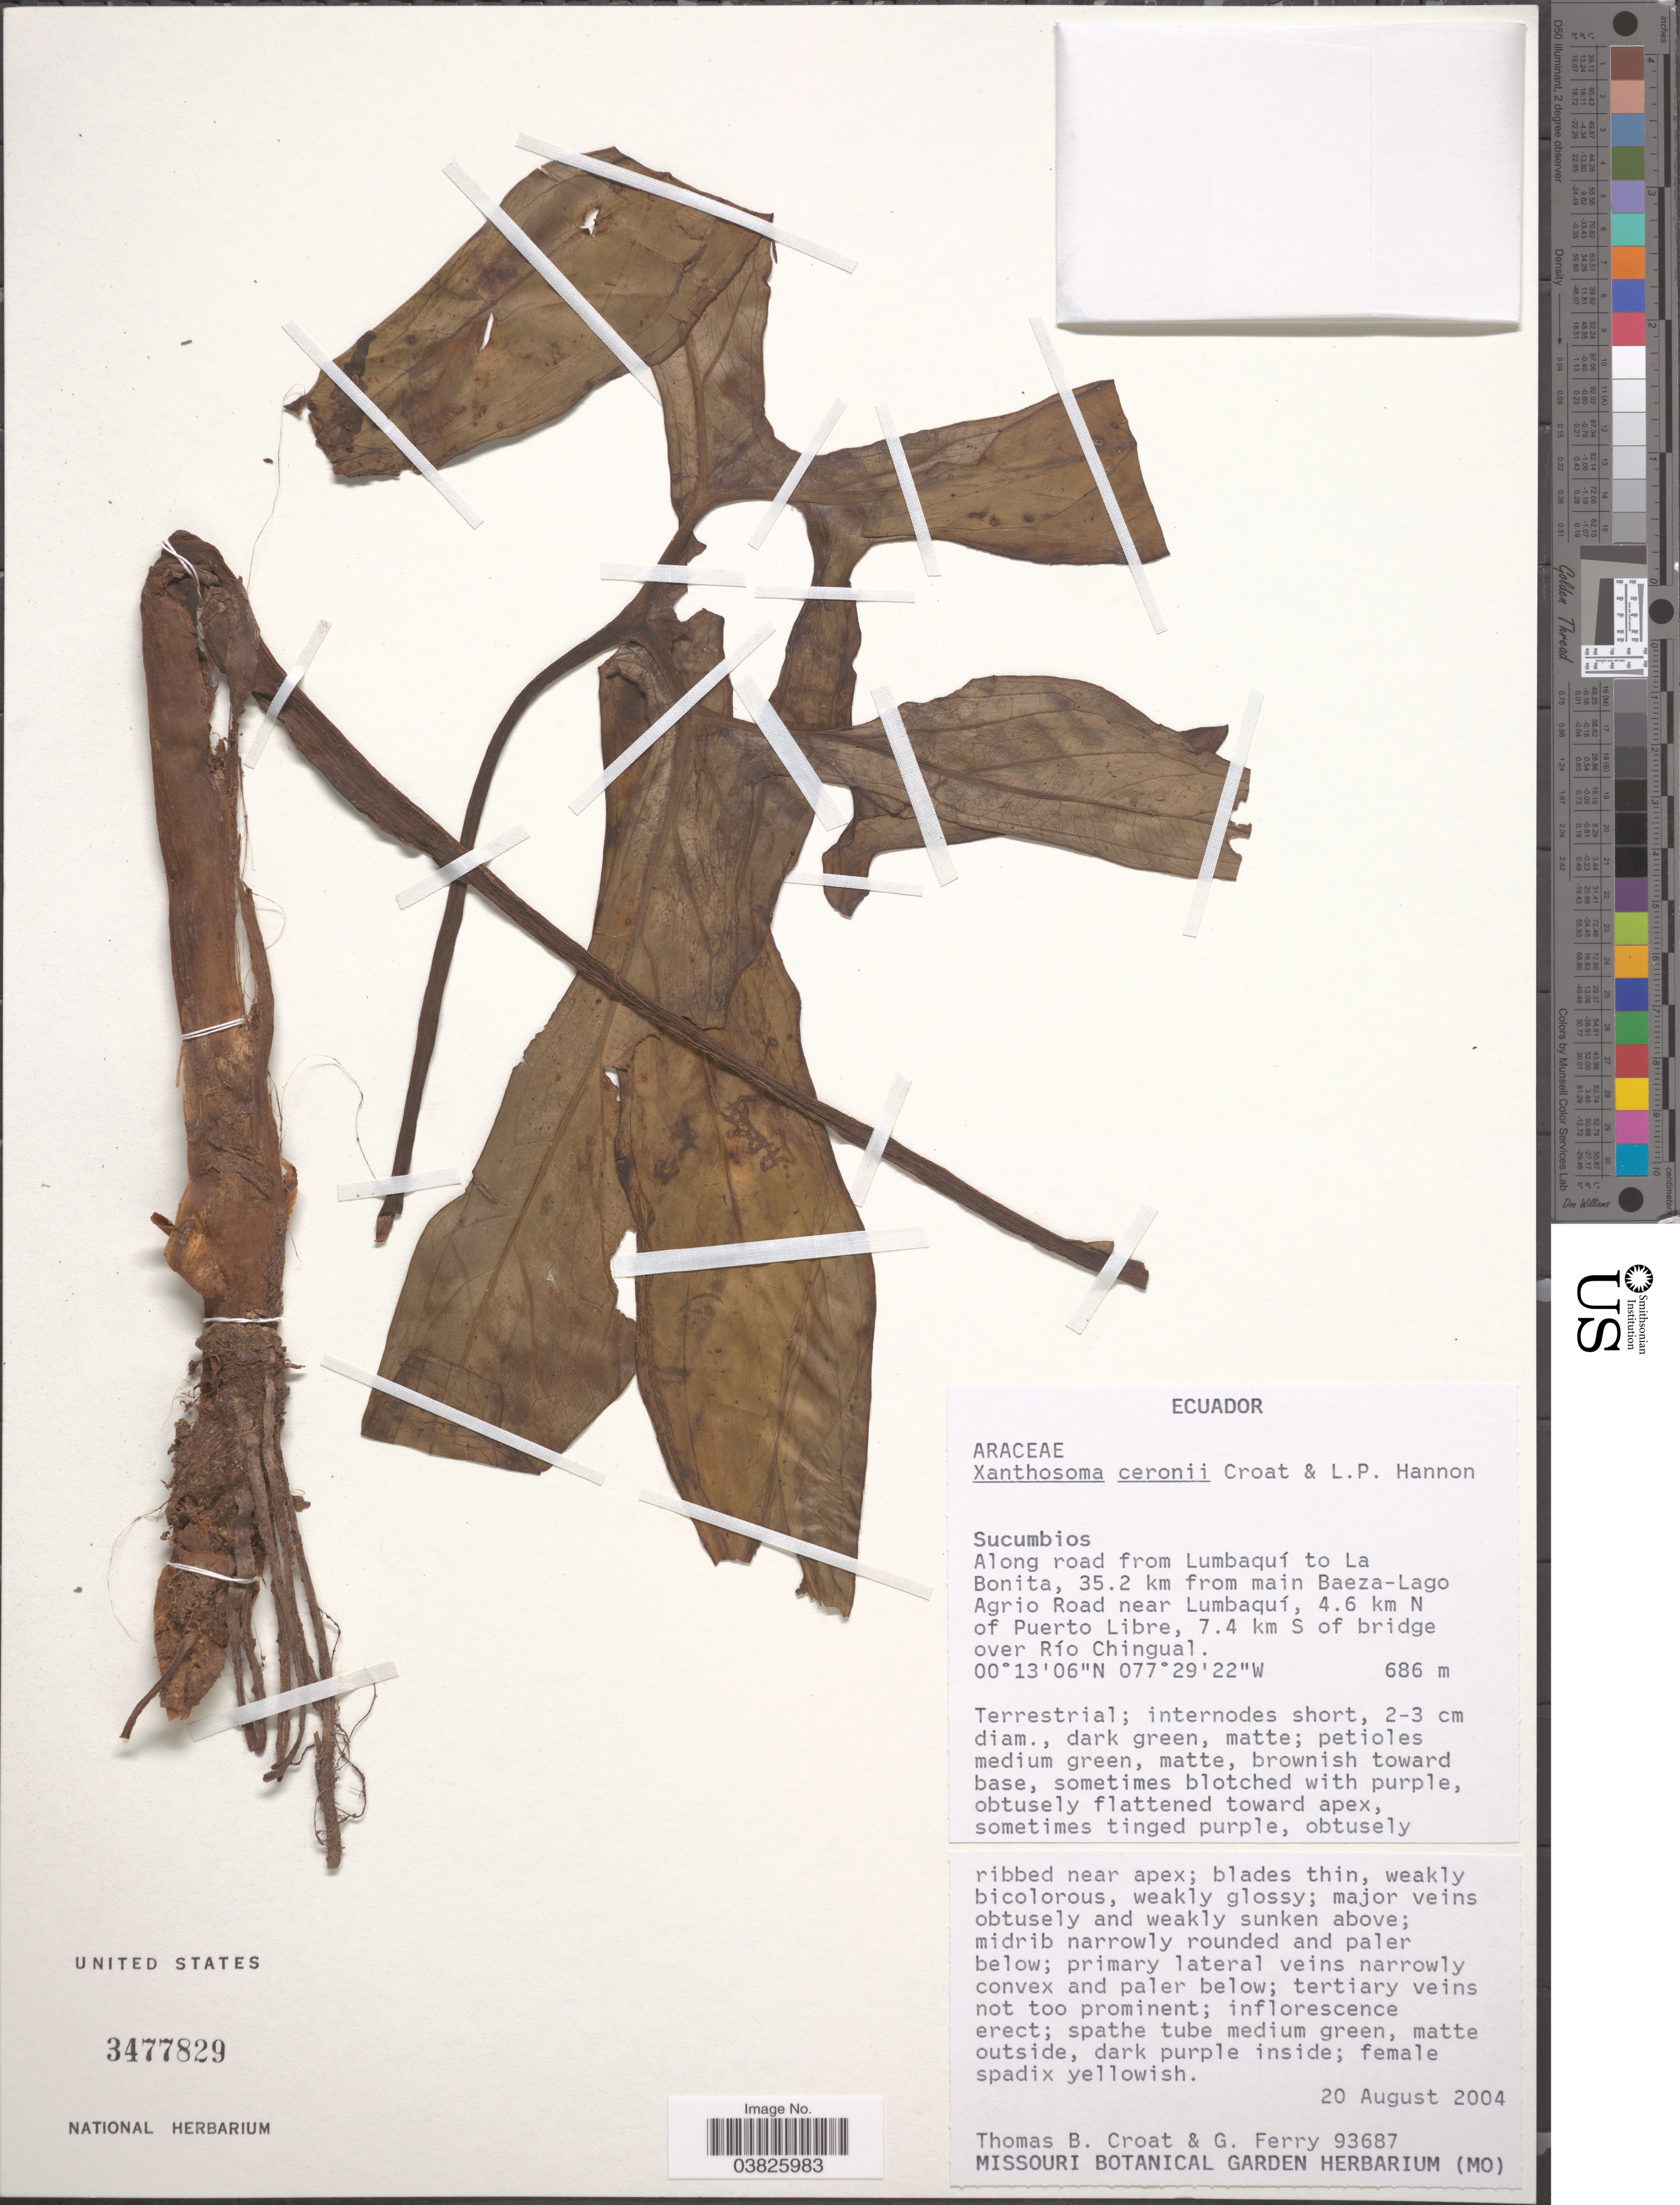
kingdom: Plantae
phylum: Tracheophyta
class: Liliopsida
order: Alismatales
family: Araceae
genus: Xanthosoma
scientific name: Xanthosoma ceronii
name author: Croat & L.P. Hannon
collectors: T. B. Croat & G. Ferry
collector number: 93687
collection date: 2004-08-20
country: Ecuador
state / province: Sucumbíos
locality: Along road from Lumbaquí to La Bonita, 35.2 km from main Baeza-Lago. Agrio Road near Lumbaquí, 4.6 km N of Puerto Libre, 7.4 km S of bridge over Río Chingual.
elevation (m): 686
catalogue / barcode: US 3477829